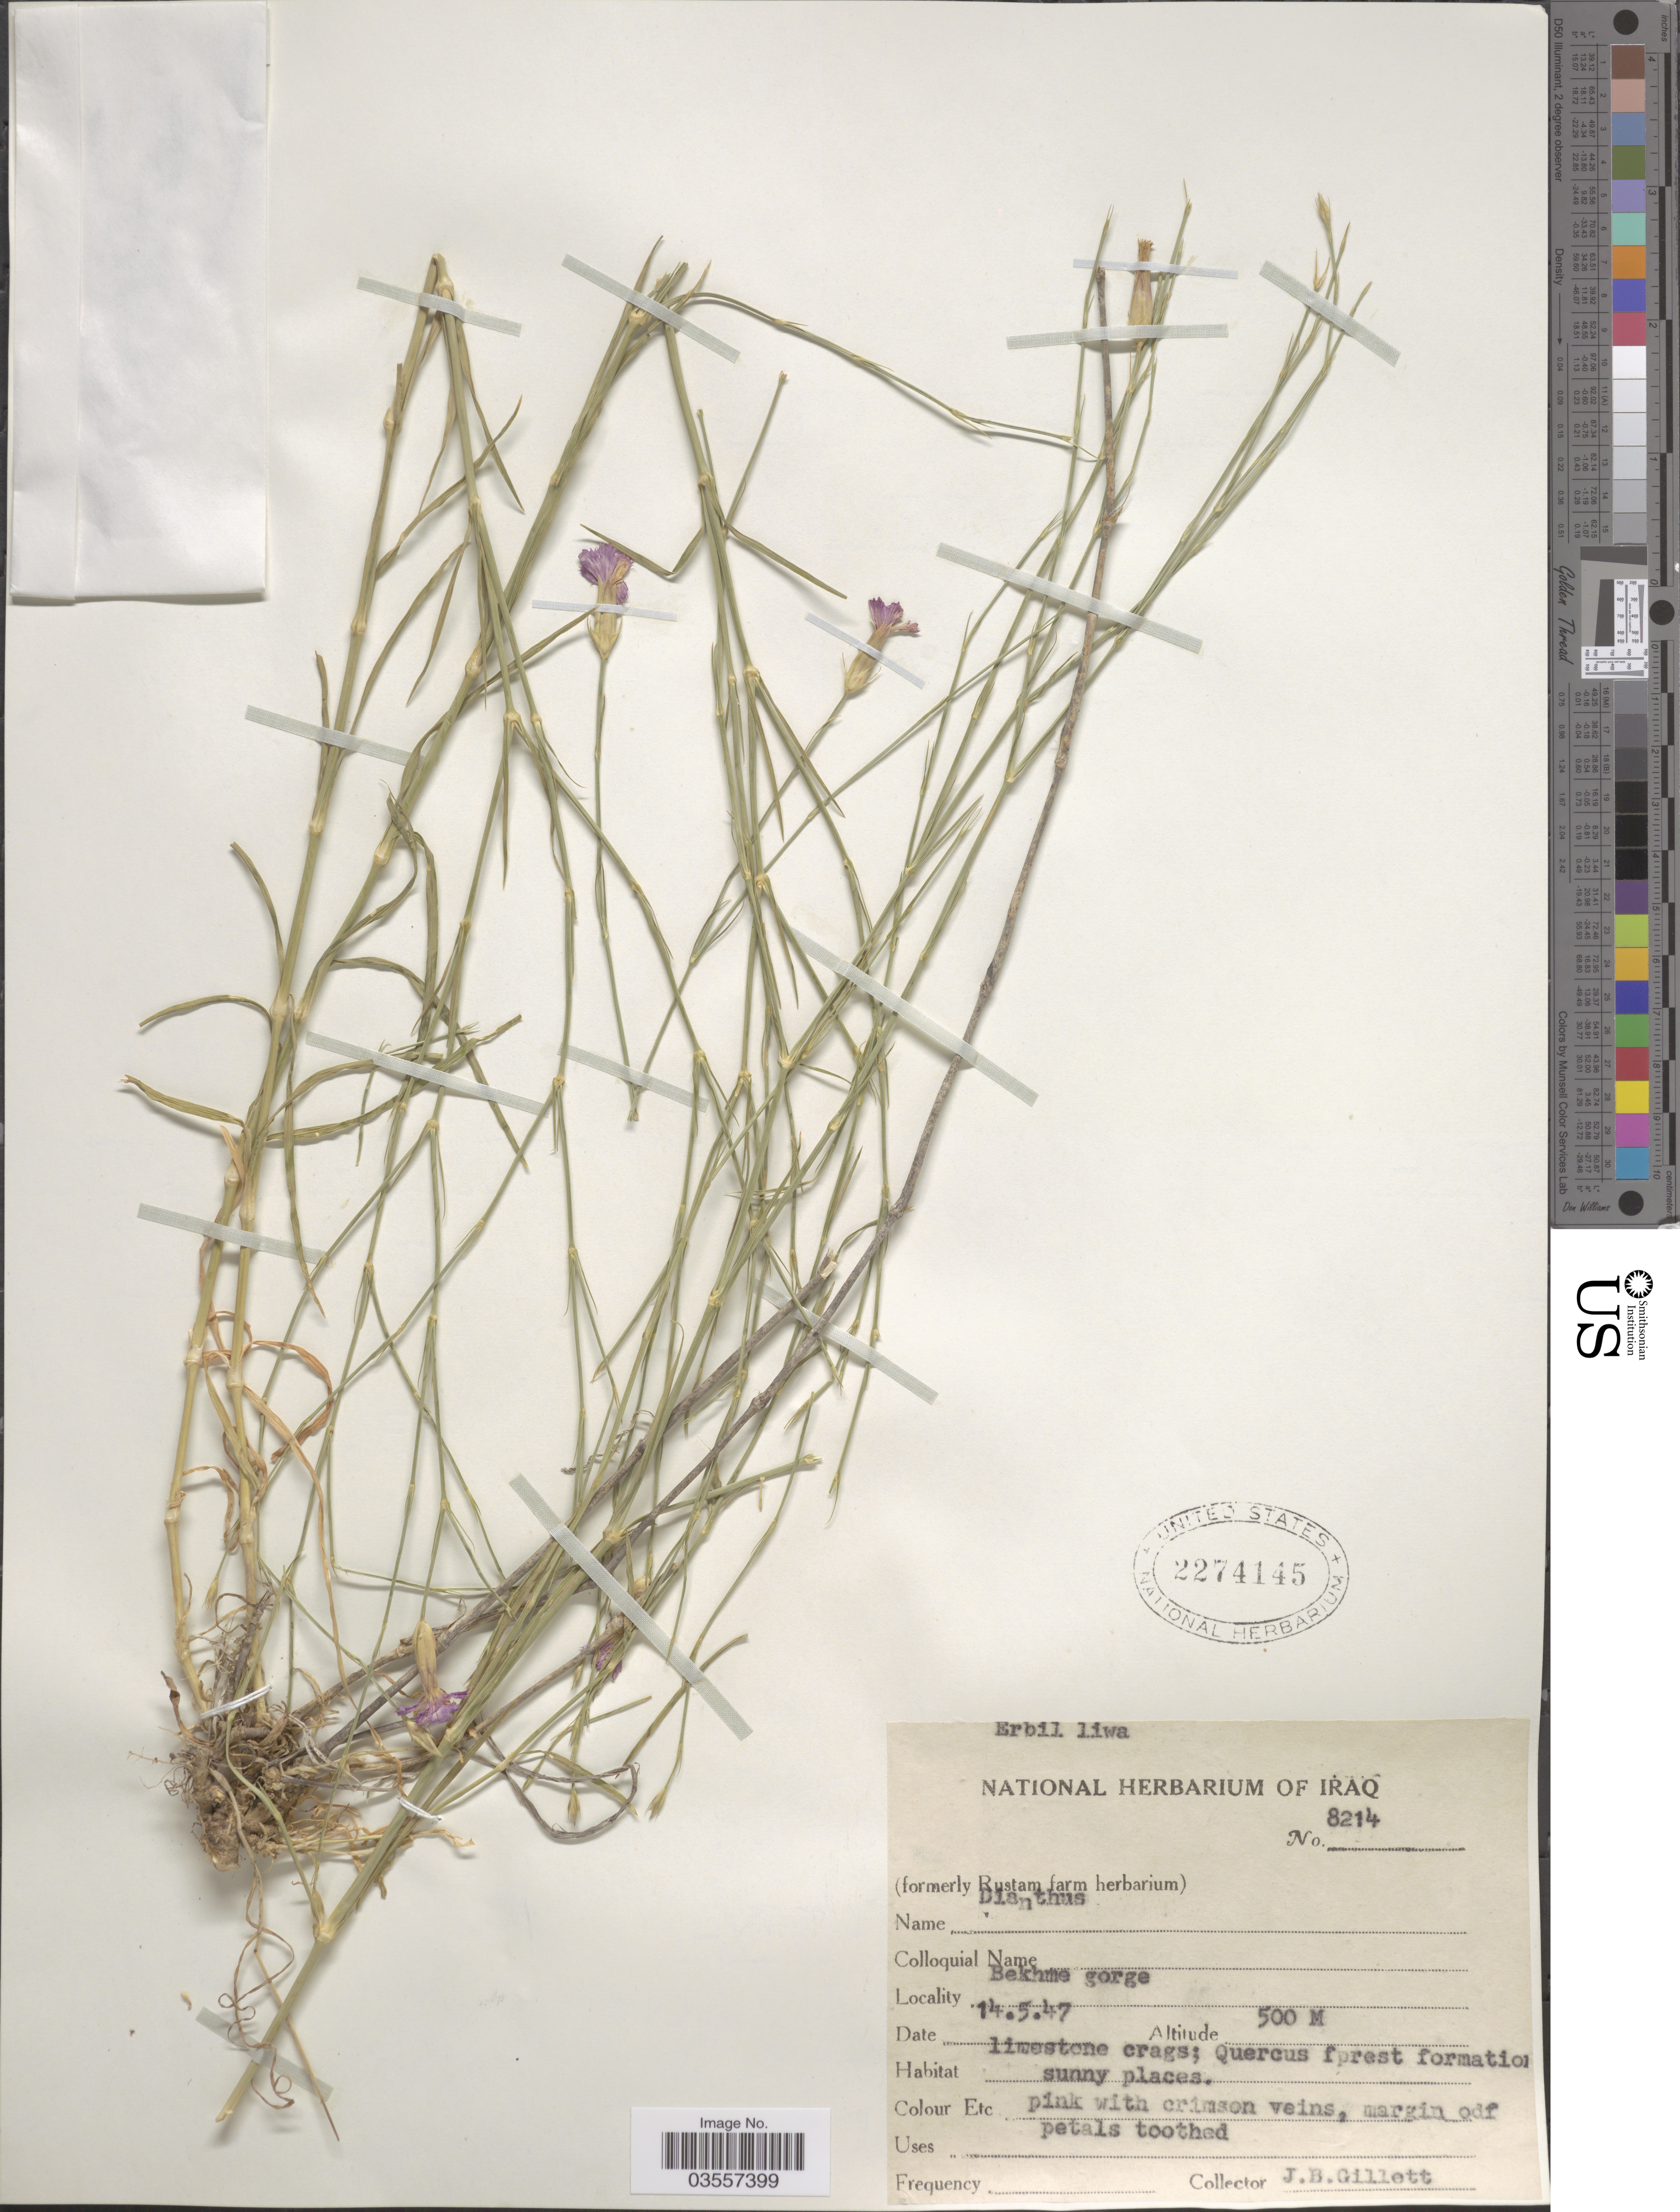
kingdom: Plantae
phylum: Tracheophyta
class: Magnoliopsida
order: Caryophyllales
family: Caryophyllaceae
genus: Dianthus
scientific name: Dianthus sp.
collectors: J. B. Gillett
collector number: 8214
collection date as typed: Transcribed d/m/y: 14/5/47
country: Iraq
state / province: Arbīl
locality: Erbil liwa. Bekhme gorge.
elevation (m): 500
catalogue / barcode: US 2274145